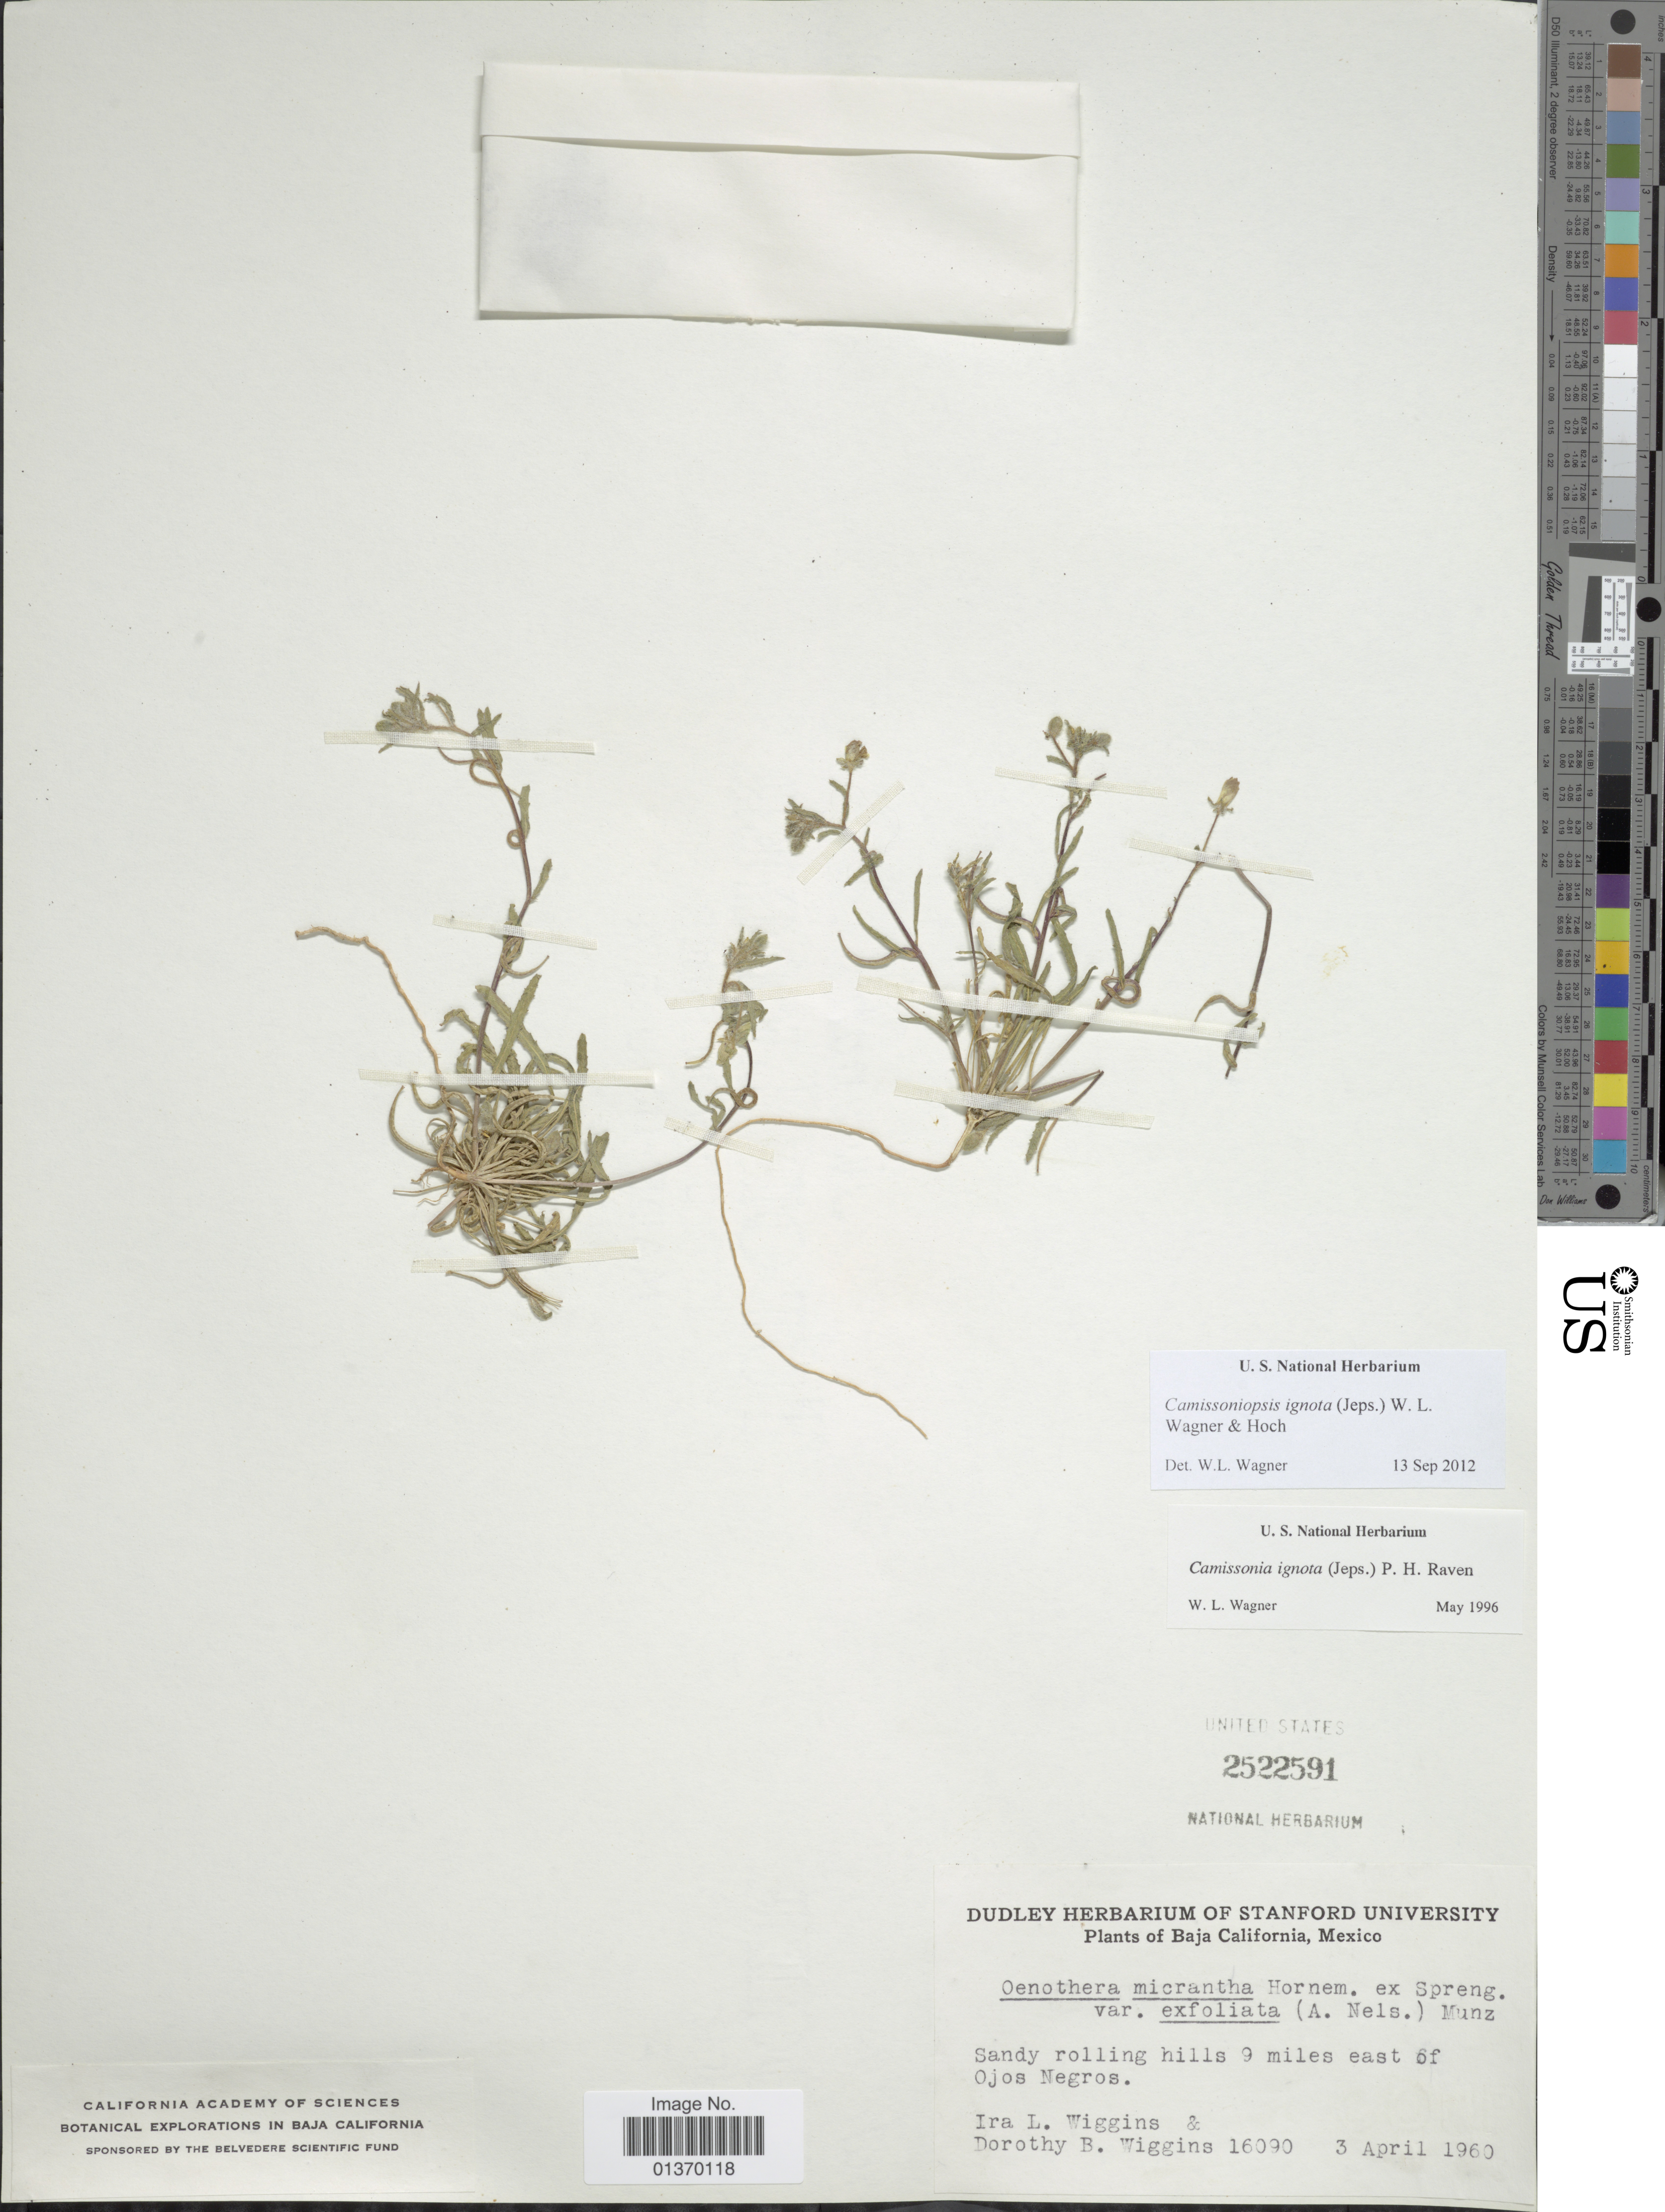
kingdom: Plantae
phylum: Tracheophyta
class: Magnoliopsida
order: Myrtales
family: Onagraceae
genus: Camissoniopsis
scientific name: Camissoniopsis ignota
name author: (Jeps.) W.L. Wagner & Hoch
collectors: I. L. Wiggins & D. B. Wiggins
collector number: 16090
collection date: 1960-04-03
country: Mexico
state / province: Baja California Norte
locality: Sandy rolling hills 9 miles east of Ojos Negros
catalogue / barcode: US 2522591